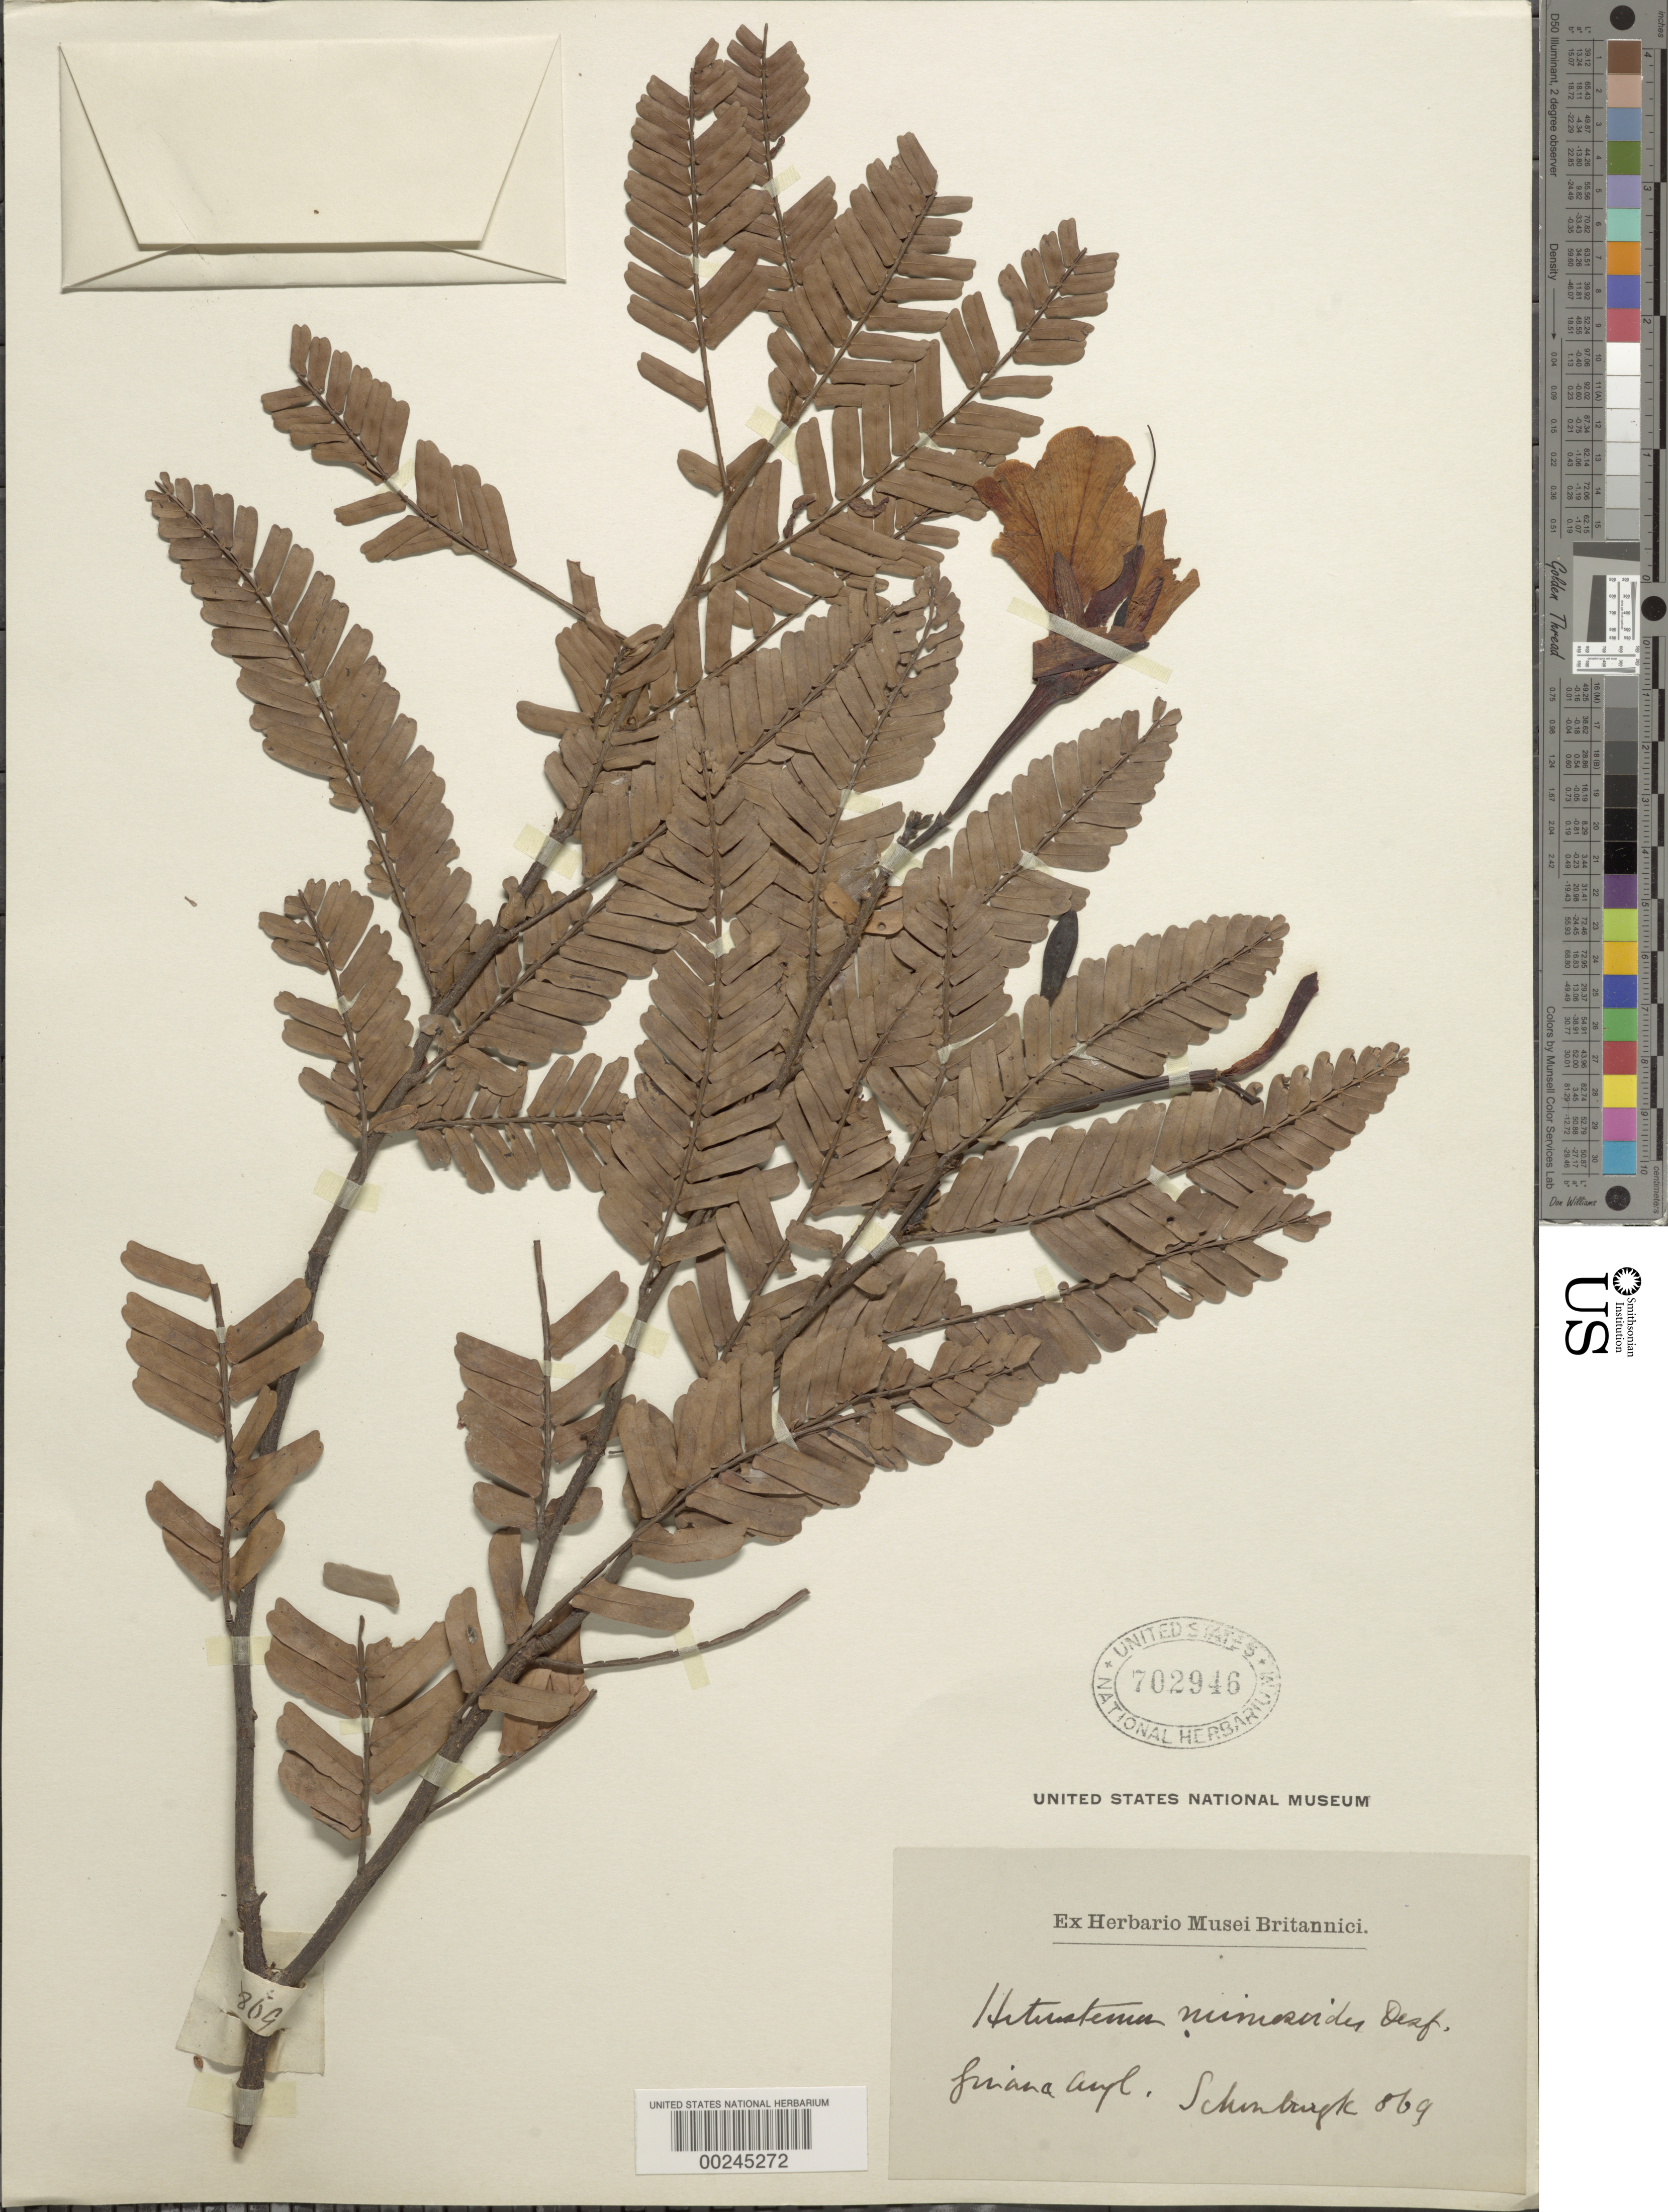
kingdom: Plantae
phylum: Tracheophyta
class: Magnoliopsida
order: Fabales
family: Fabaceae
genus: Heterostemon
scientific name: Heterostemon mimosoides var. mimosoides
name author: Desf.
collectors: M. R. Schomburgk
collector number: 869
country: Guyana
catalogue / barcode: US 702946